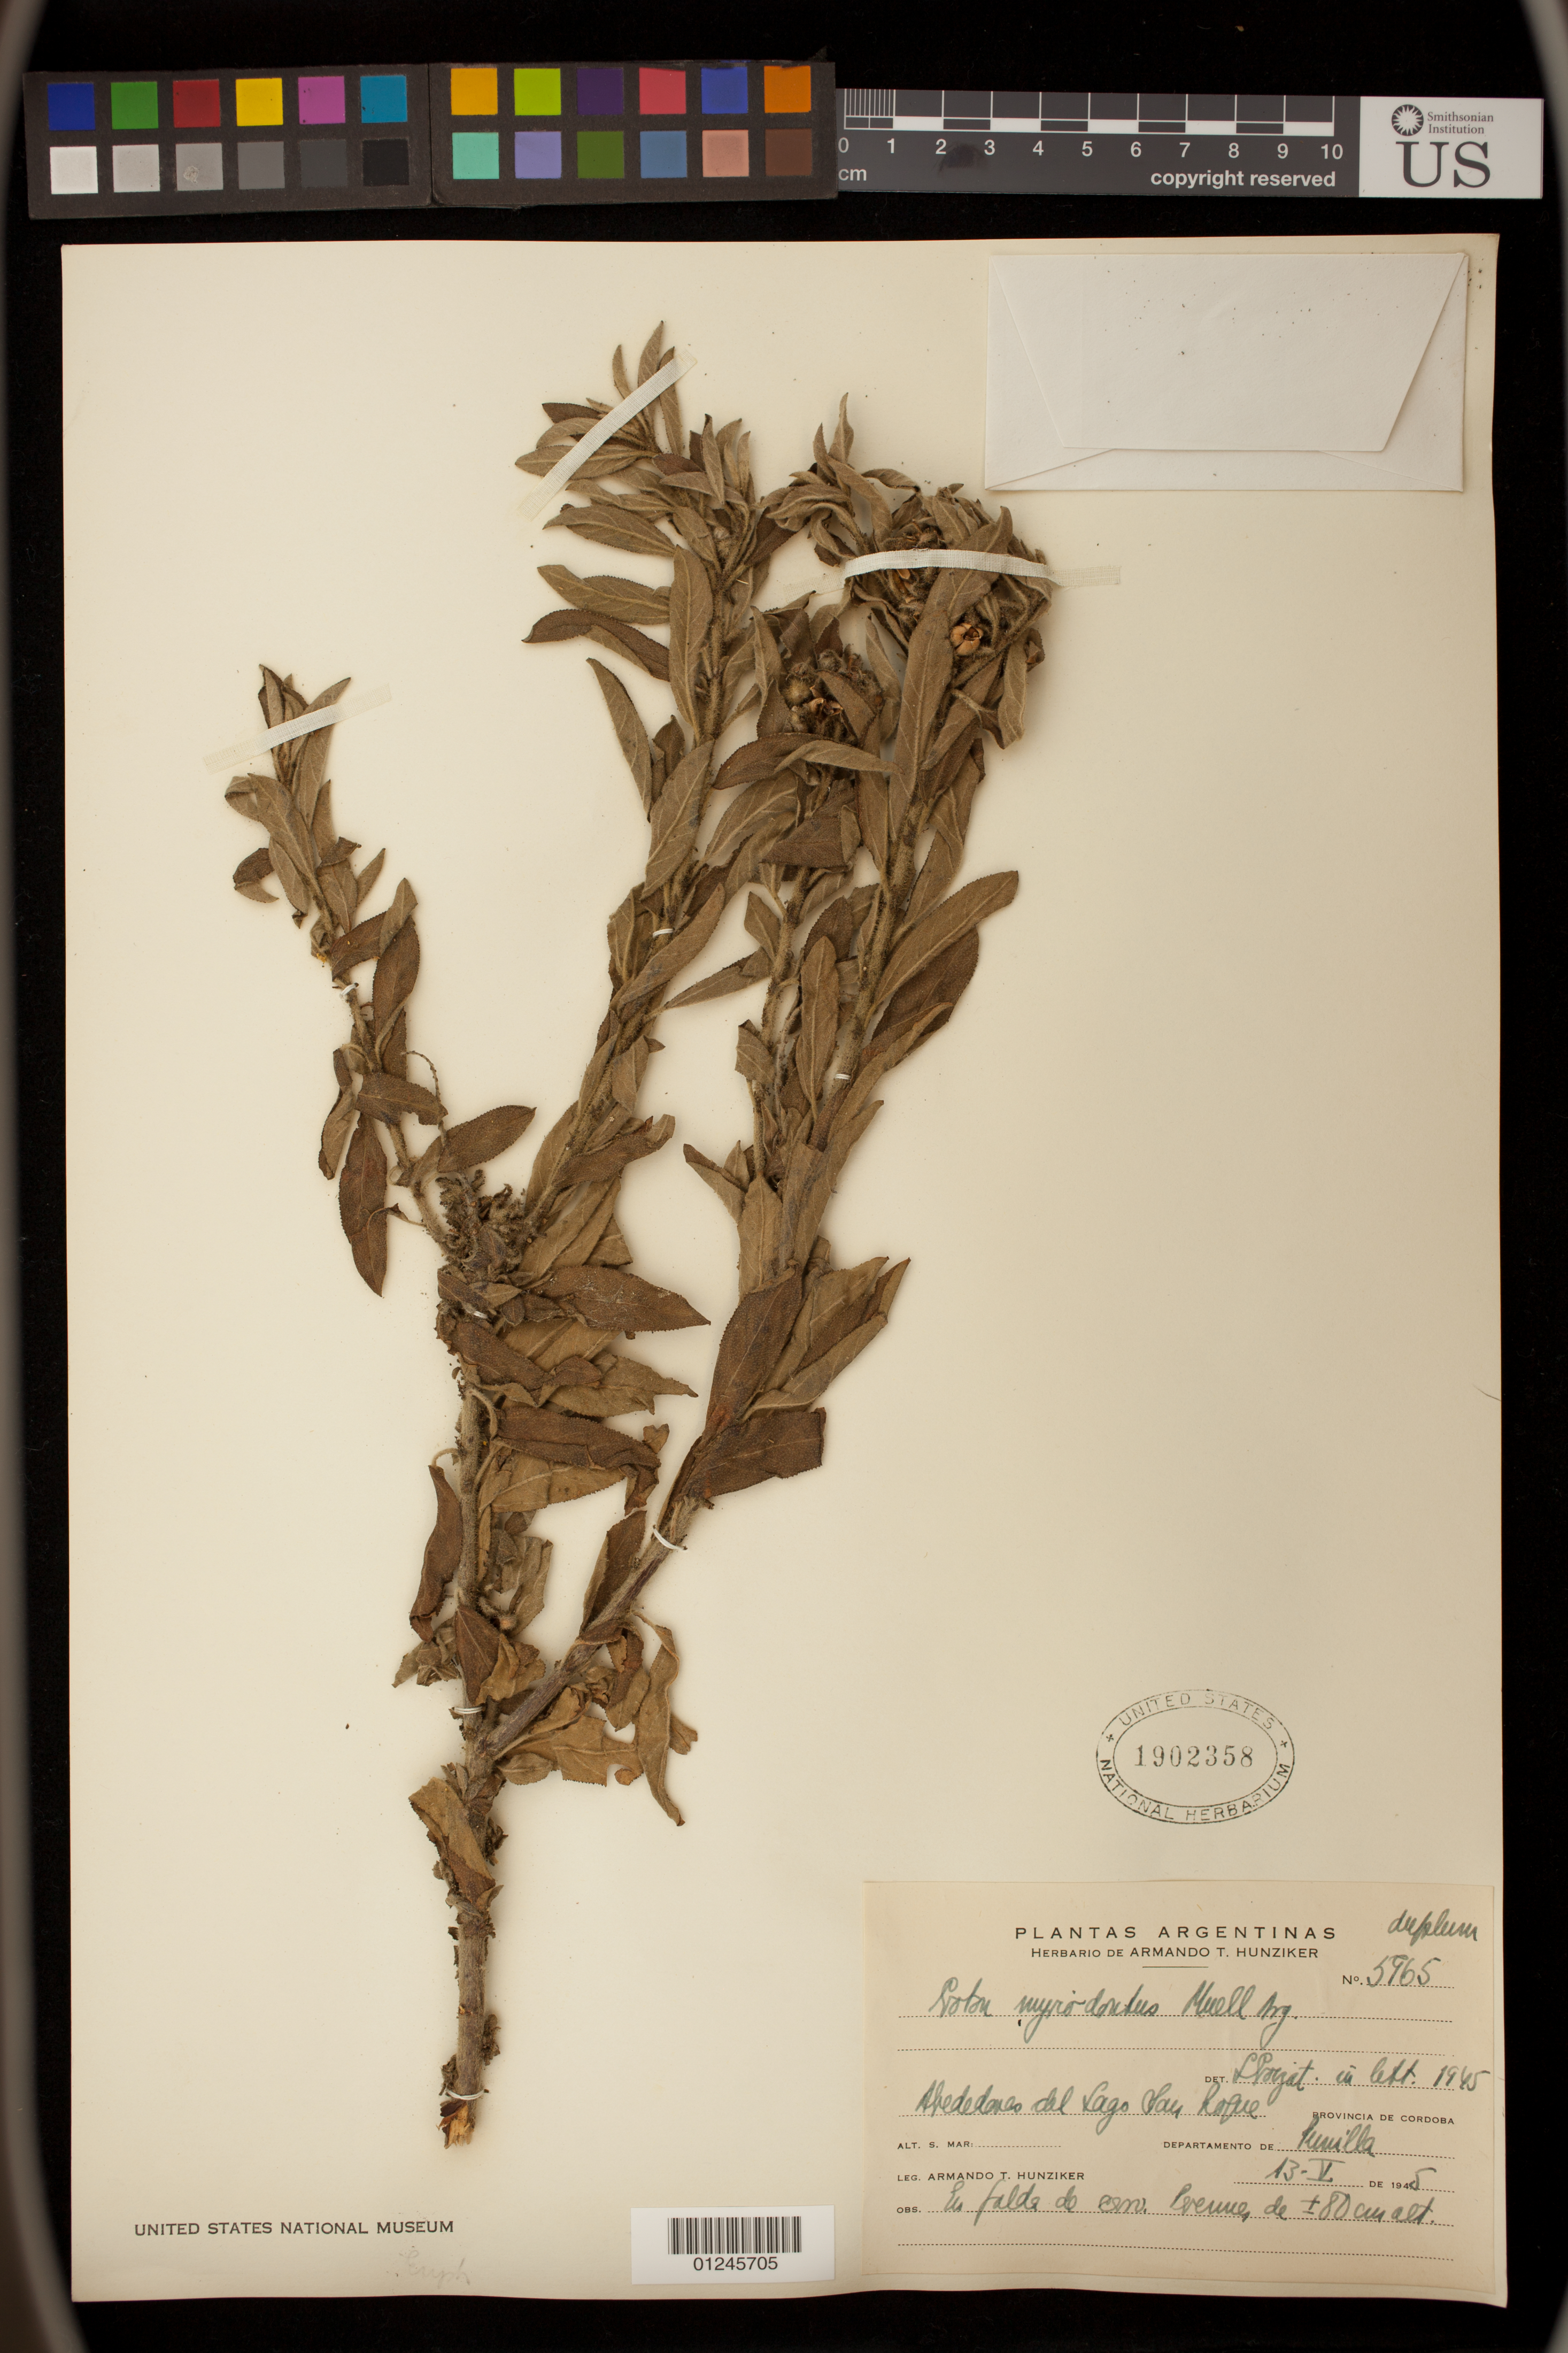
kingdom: Plantae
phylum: Tracheophyta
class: Magnoliopsida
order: Malpighiales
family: Euphorbiaceae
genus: Croton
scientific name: Croton myriodontus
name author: Müll. Arg.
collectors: A. T. Hunziker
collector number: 5965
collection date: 1945-05-13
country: Argentina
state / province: Cordoba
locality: Alrededores del Lago San Roque.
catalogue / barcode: US 1902358